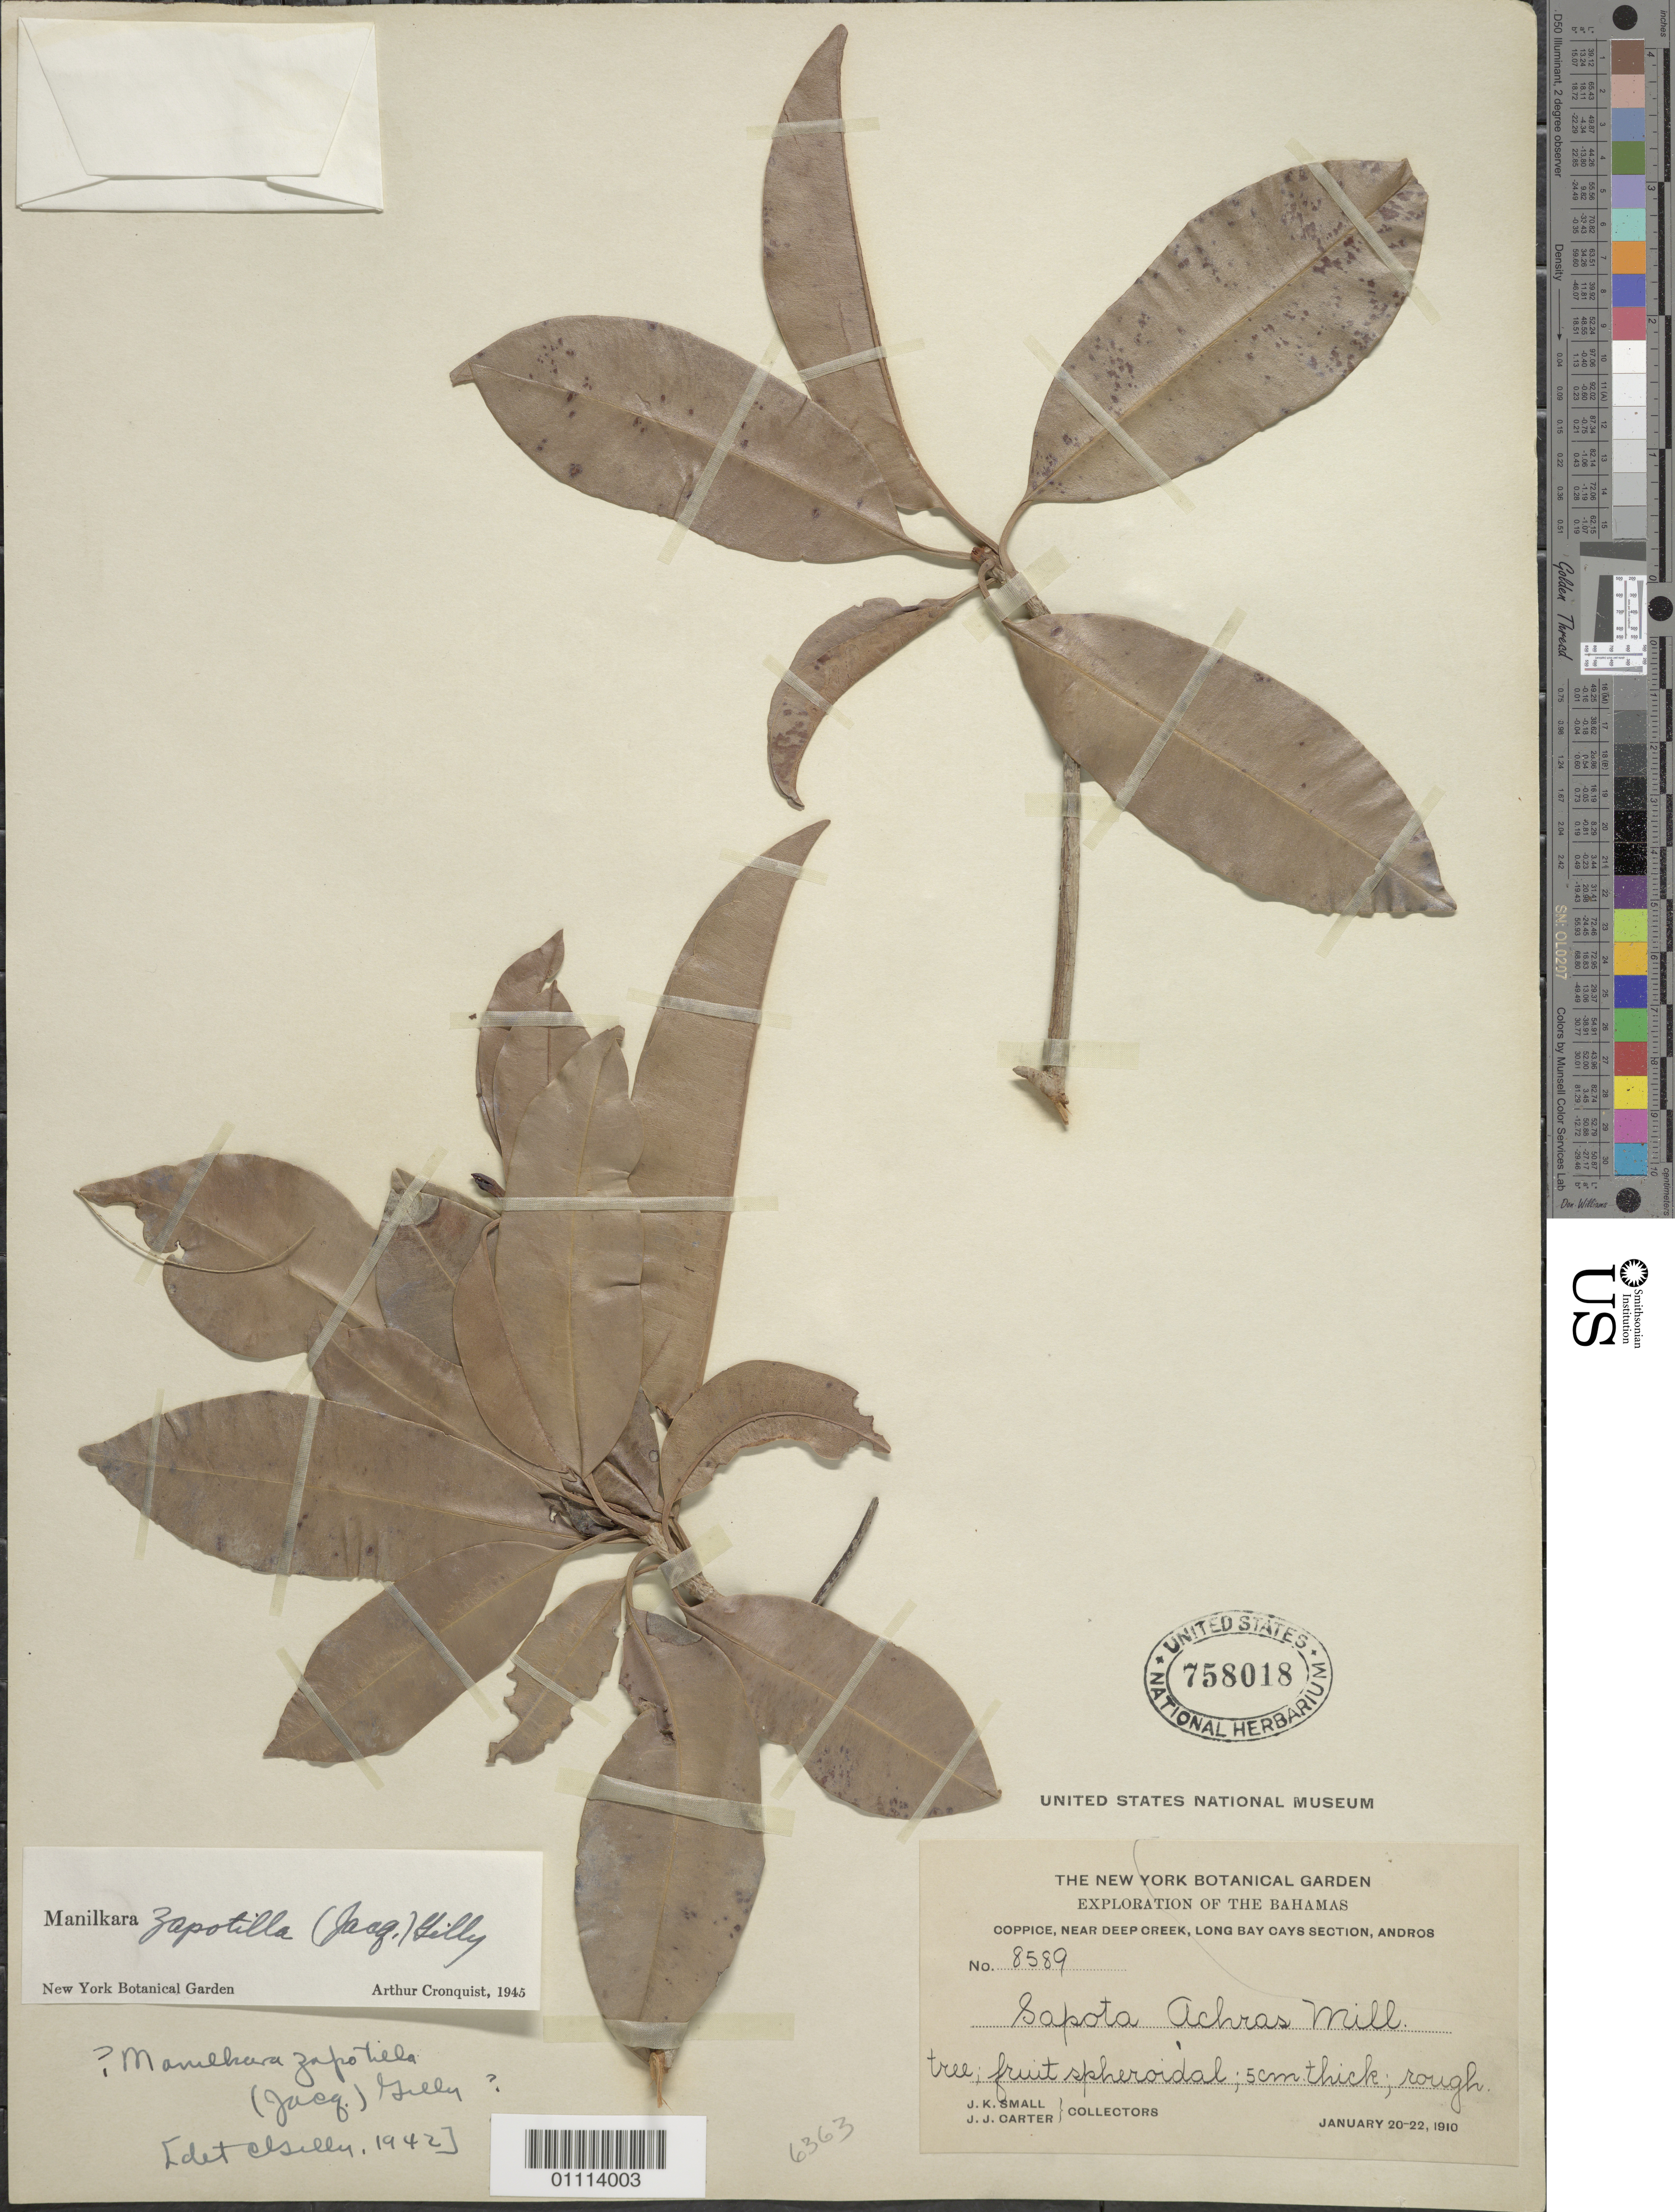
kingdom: Plantae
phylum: Tracheophyta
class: Magnoliopsida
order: Ericales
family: Sapotaceae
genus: Manilkara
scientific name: Manilkara zapotilla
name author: (Jacq.) Gilly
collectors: J. K. Small & J. J. Carter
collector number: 8589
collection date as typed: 20 Jan 1910 to 22 Jan 1910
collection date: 1910-01-20/1910-01-22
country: Bahamas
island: Andros I.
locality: Coppice, near Deep Creek, Long Bay Cays Section, Andros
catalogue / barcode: US 758018